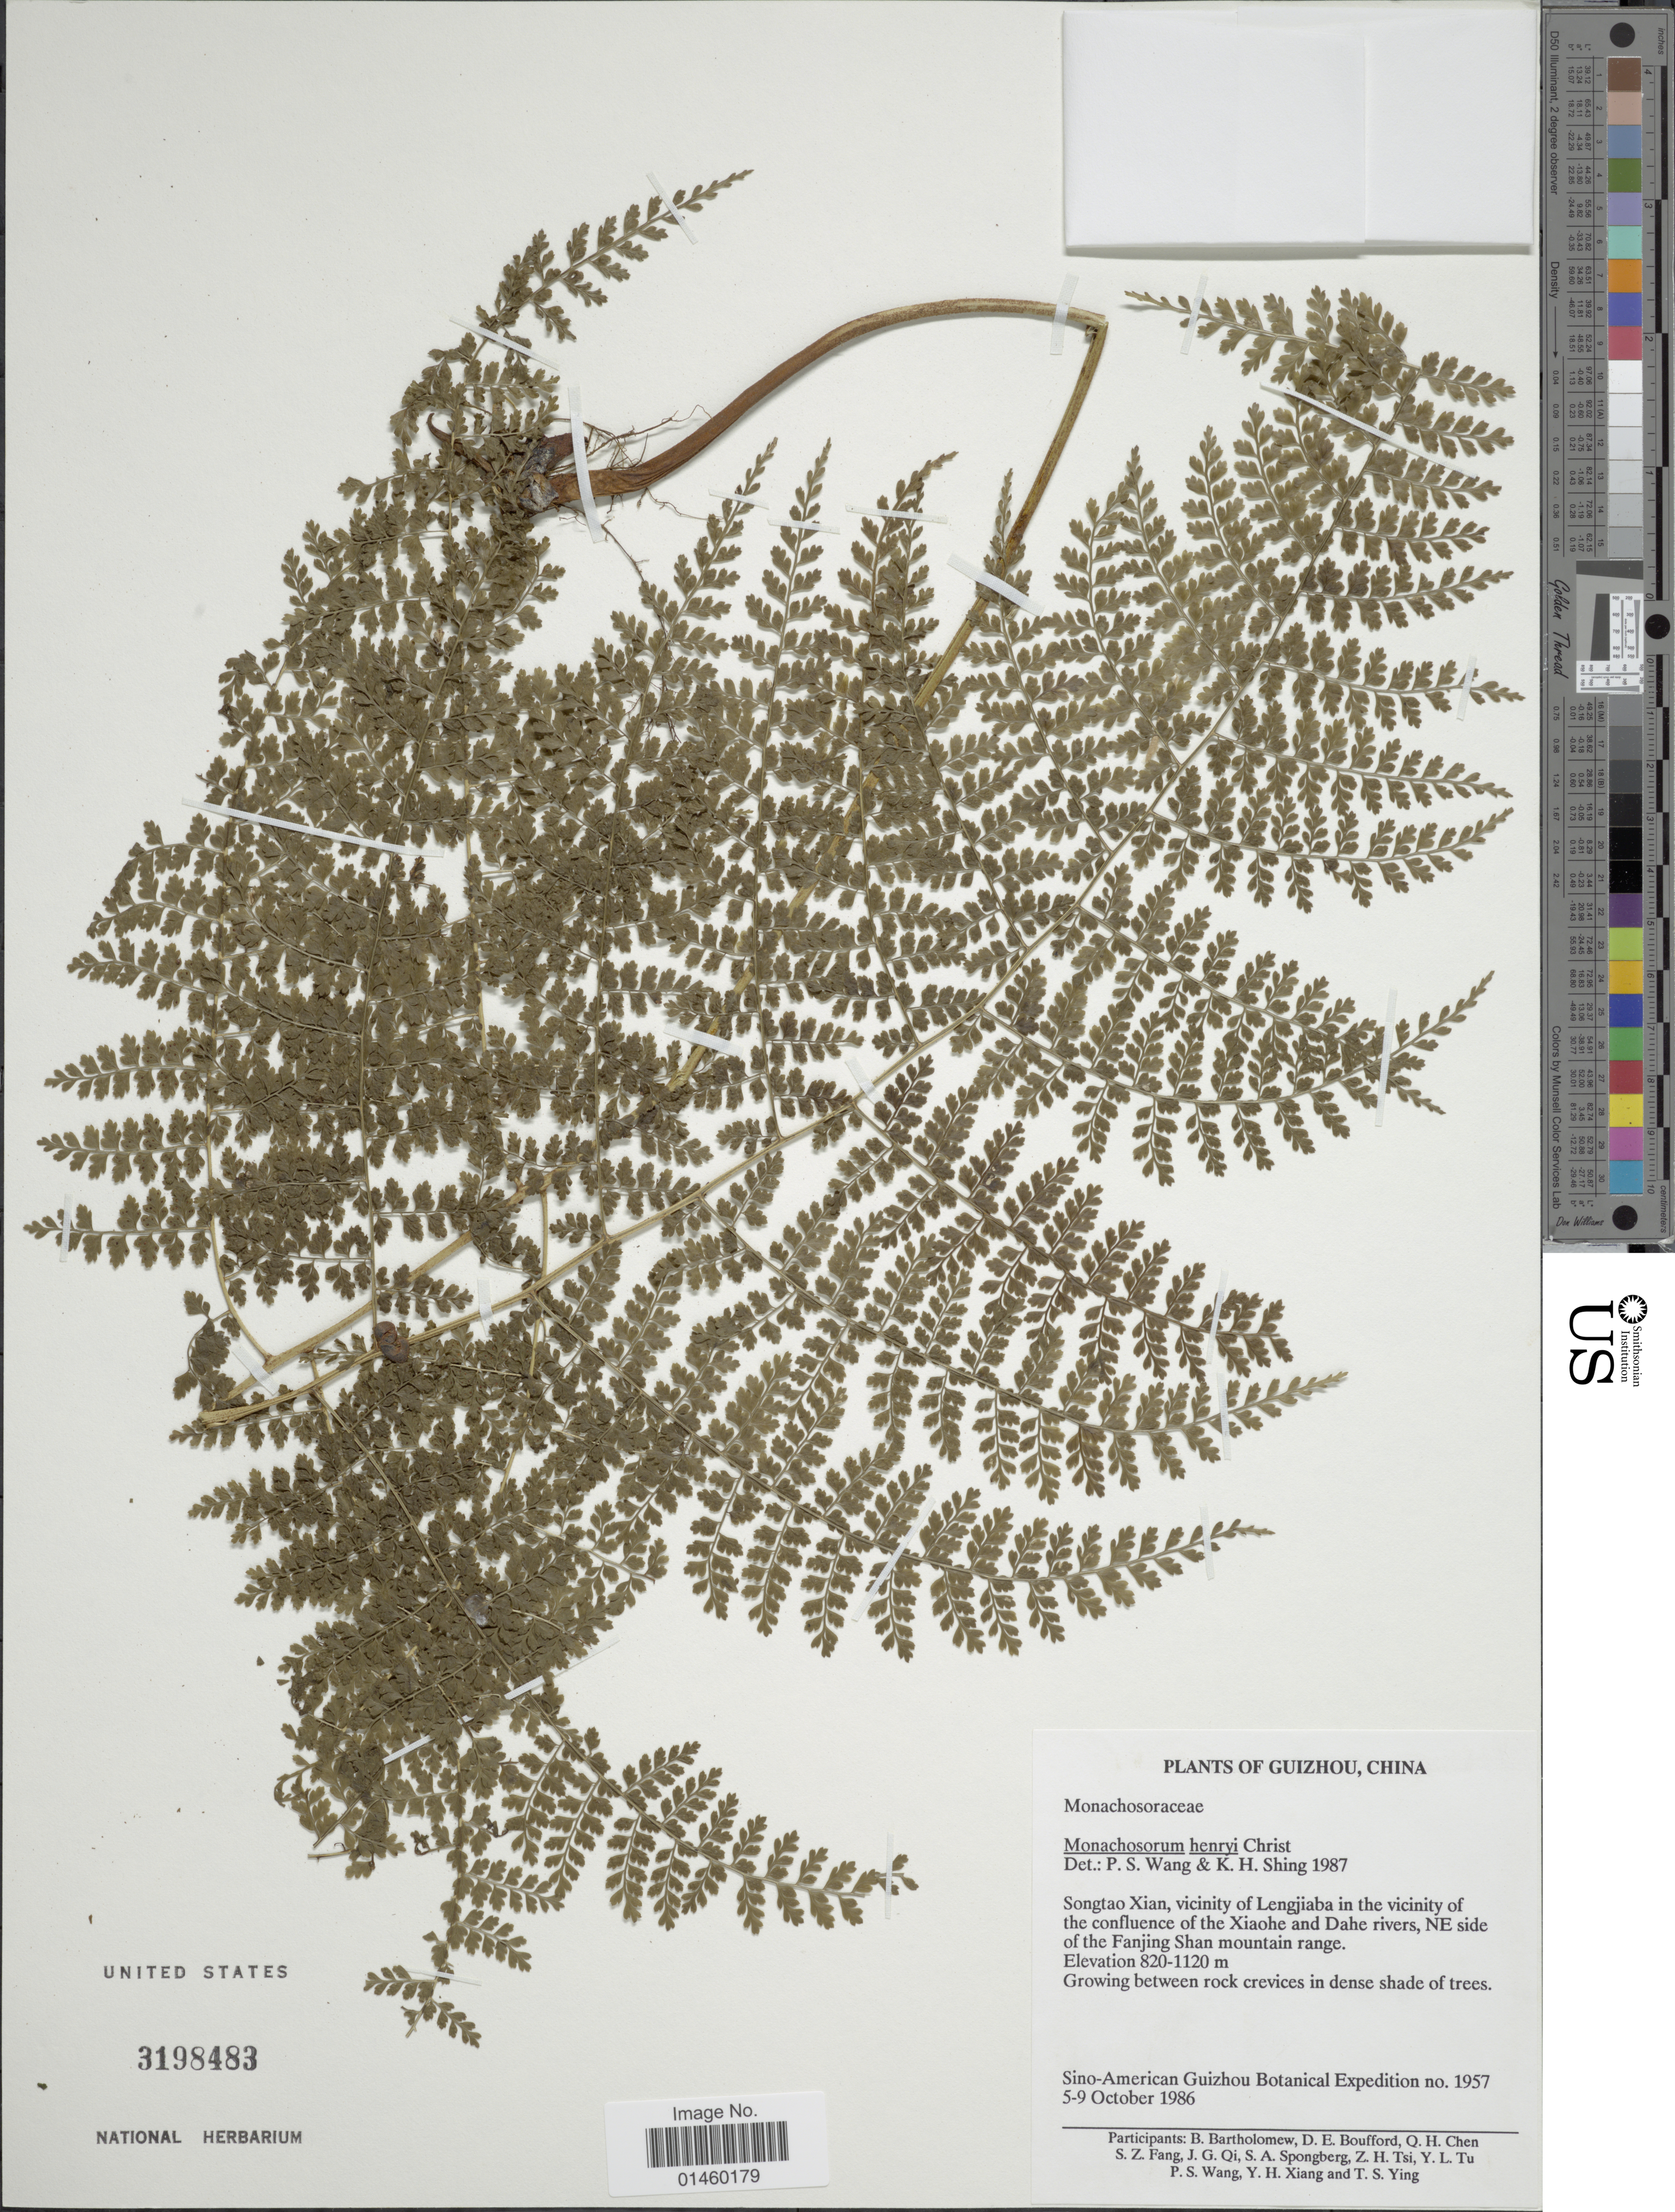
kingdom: Plantae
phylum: Tracheophyta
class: Polypodiopsida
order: Polypodiales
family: Dennstaedtiaceae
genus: Monachosorum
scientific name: Monachosorum henryi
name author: Christ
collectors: Sino-Amer. Guizhou Bot. Exped.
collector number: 1957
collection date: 1986-10-05/1986-10-09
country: China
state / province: Guizhou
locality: Songtao Xian, vicinity of Lengjiaba in the vicinity of the colfluence of the Xiaohe and Dahe rivers, NE side of the Fanjing Shan mountain range.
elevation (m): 820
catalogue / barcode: US 3198483